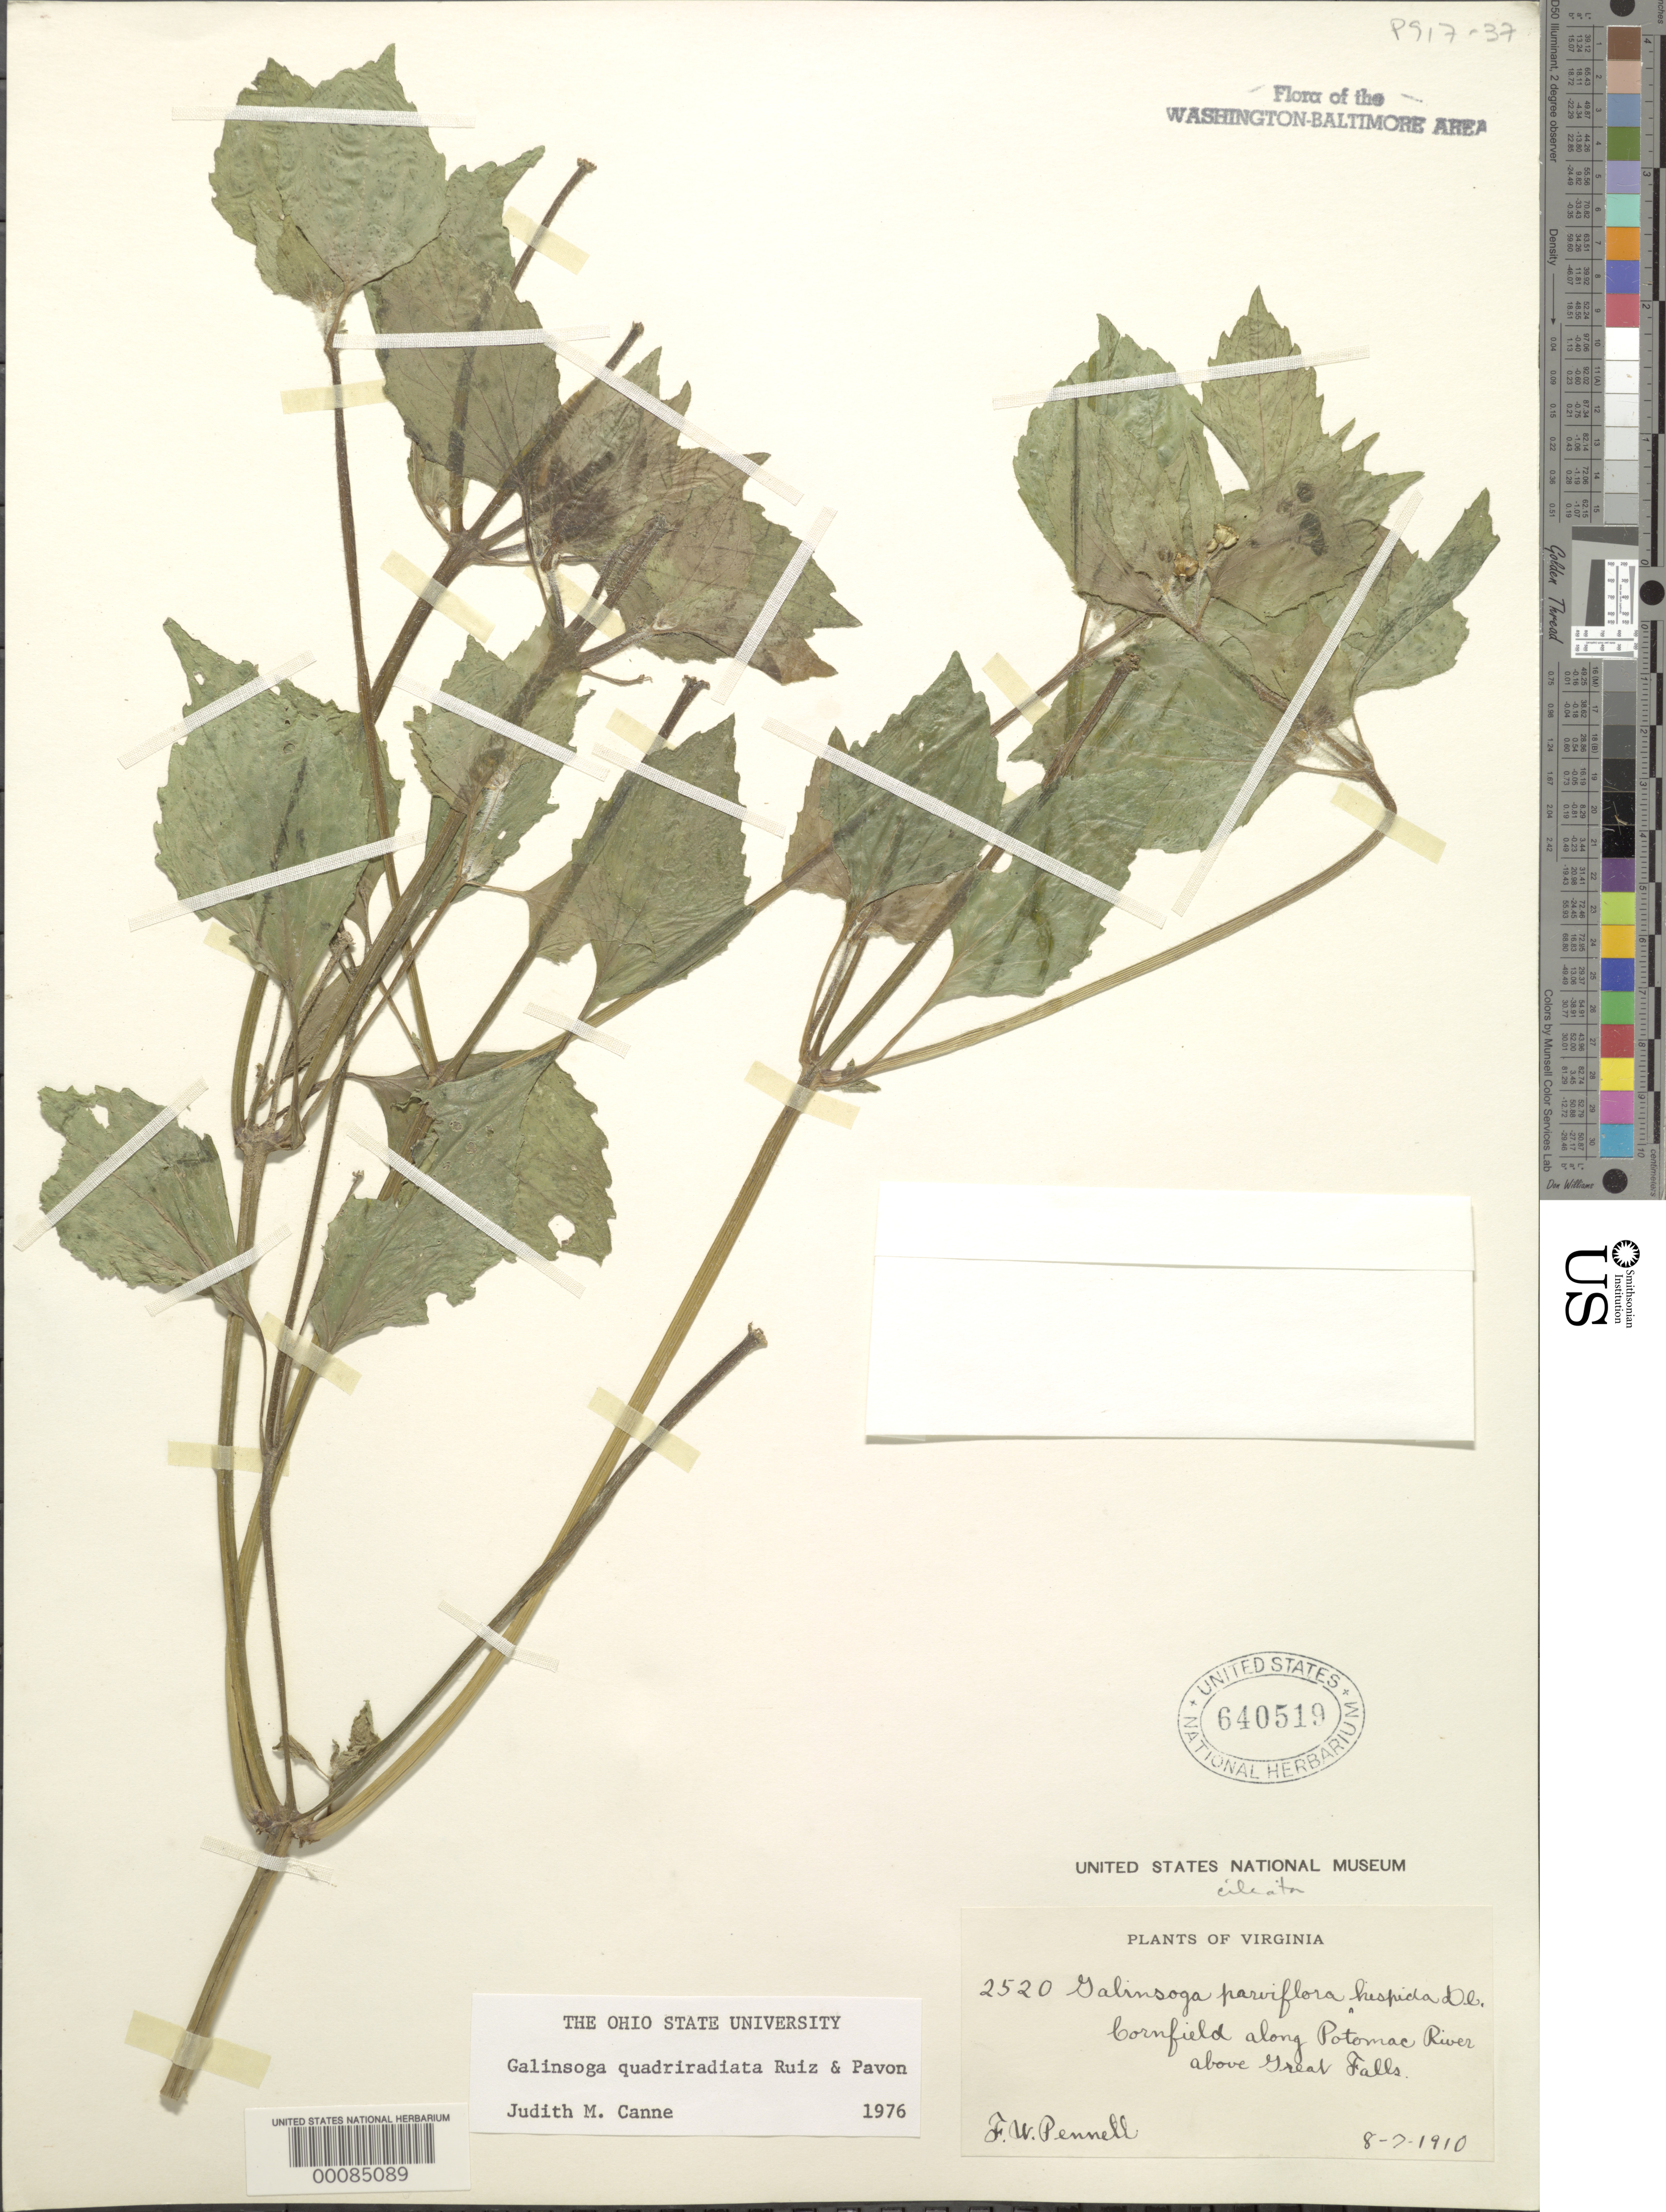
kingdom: Plantae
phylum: Tracheophyta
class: Magnoliopsida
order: Asterales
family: Asteraceae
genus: Galinsoga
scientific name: Galinsoga quadriradiata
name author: Ruiz & Pav.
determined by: Canne-Hilliker, J. M.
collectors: F. W. Pennell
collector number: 2520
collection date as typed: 07 Aug 1910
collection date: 1910-08-07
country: United States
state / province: Virginia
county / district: Fairfax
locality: Above Great Falls C. & O. Canal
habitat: Cornfield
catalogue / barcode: US 640519